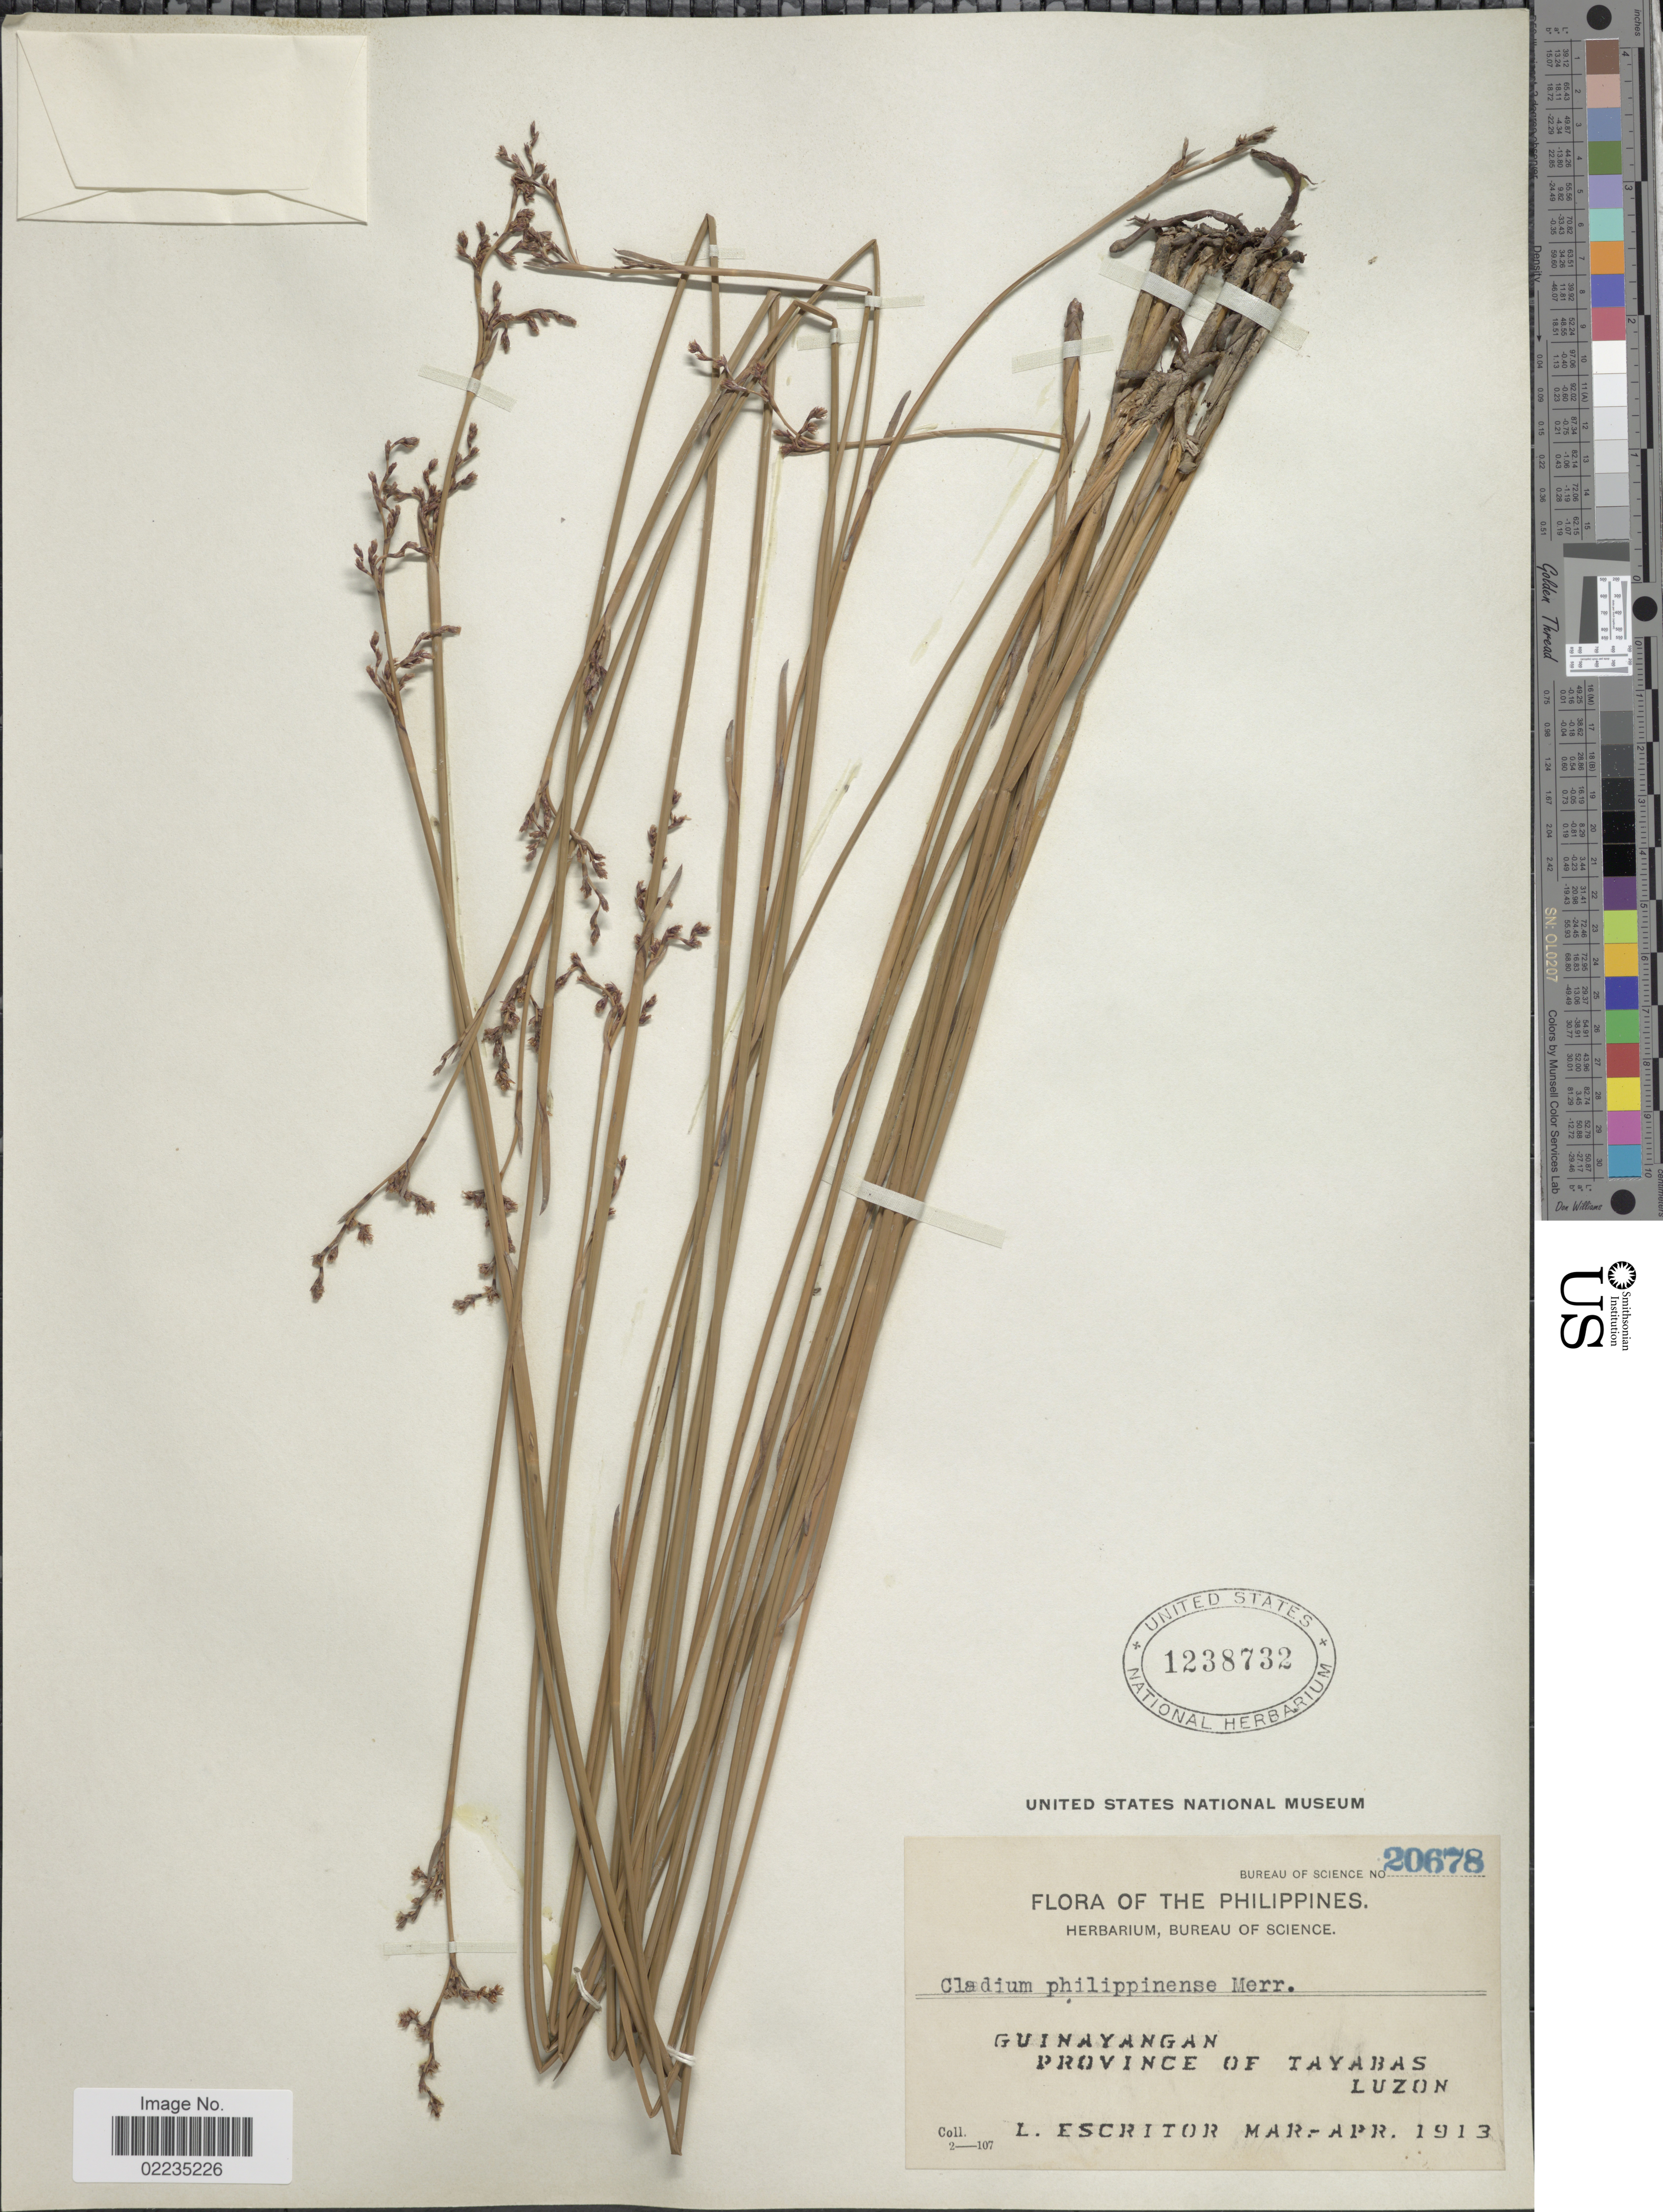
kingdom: Plantae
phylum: Tracheophyta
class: Liliopsida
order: Poales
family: Cyperaceae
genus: Machaerina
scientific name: Machaerina disticha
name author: (C.B. Clarke) T. Koyama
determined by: Strong, Mark T., (BOT), Smithsonian Institution - National Museum of Natural History (UNITED STATES)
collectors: L. Escritor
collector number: Bureau of Science 20678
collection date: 1913-03/1913-04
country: Philippines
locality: Guinayangan, Province of Tayabas, Luzon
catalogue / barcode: US 1238732